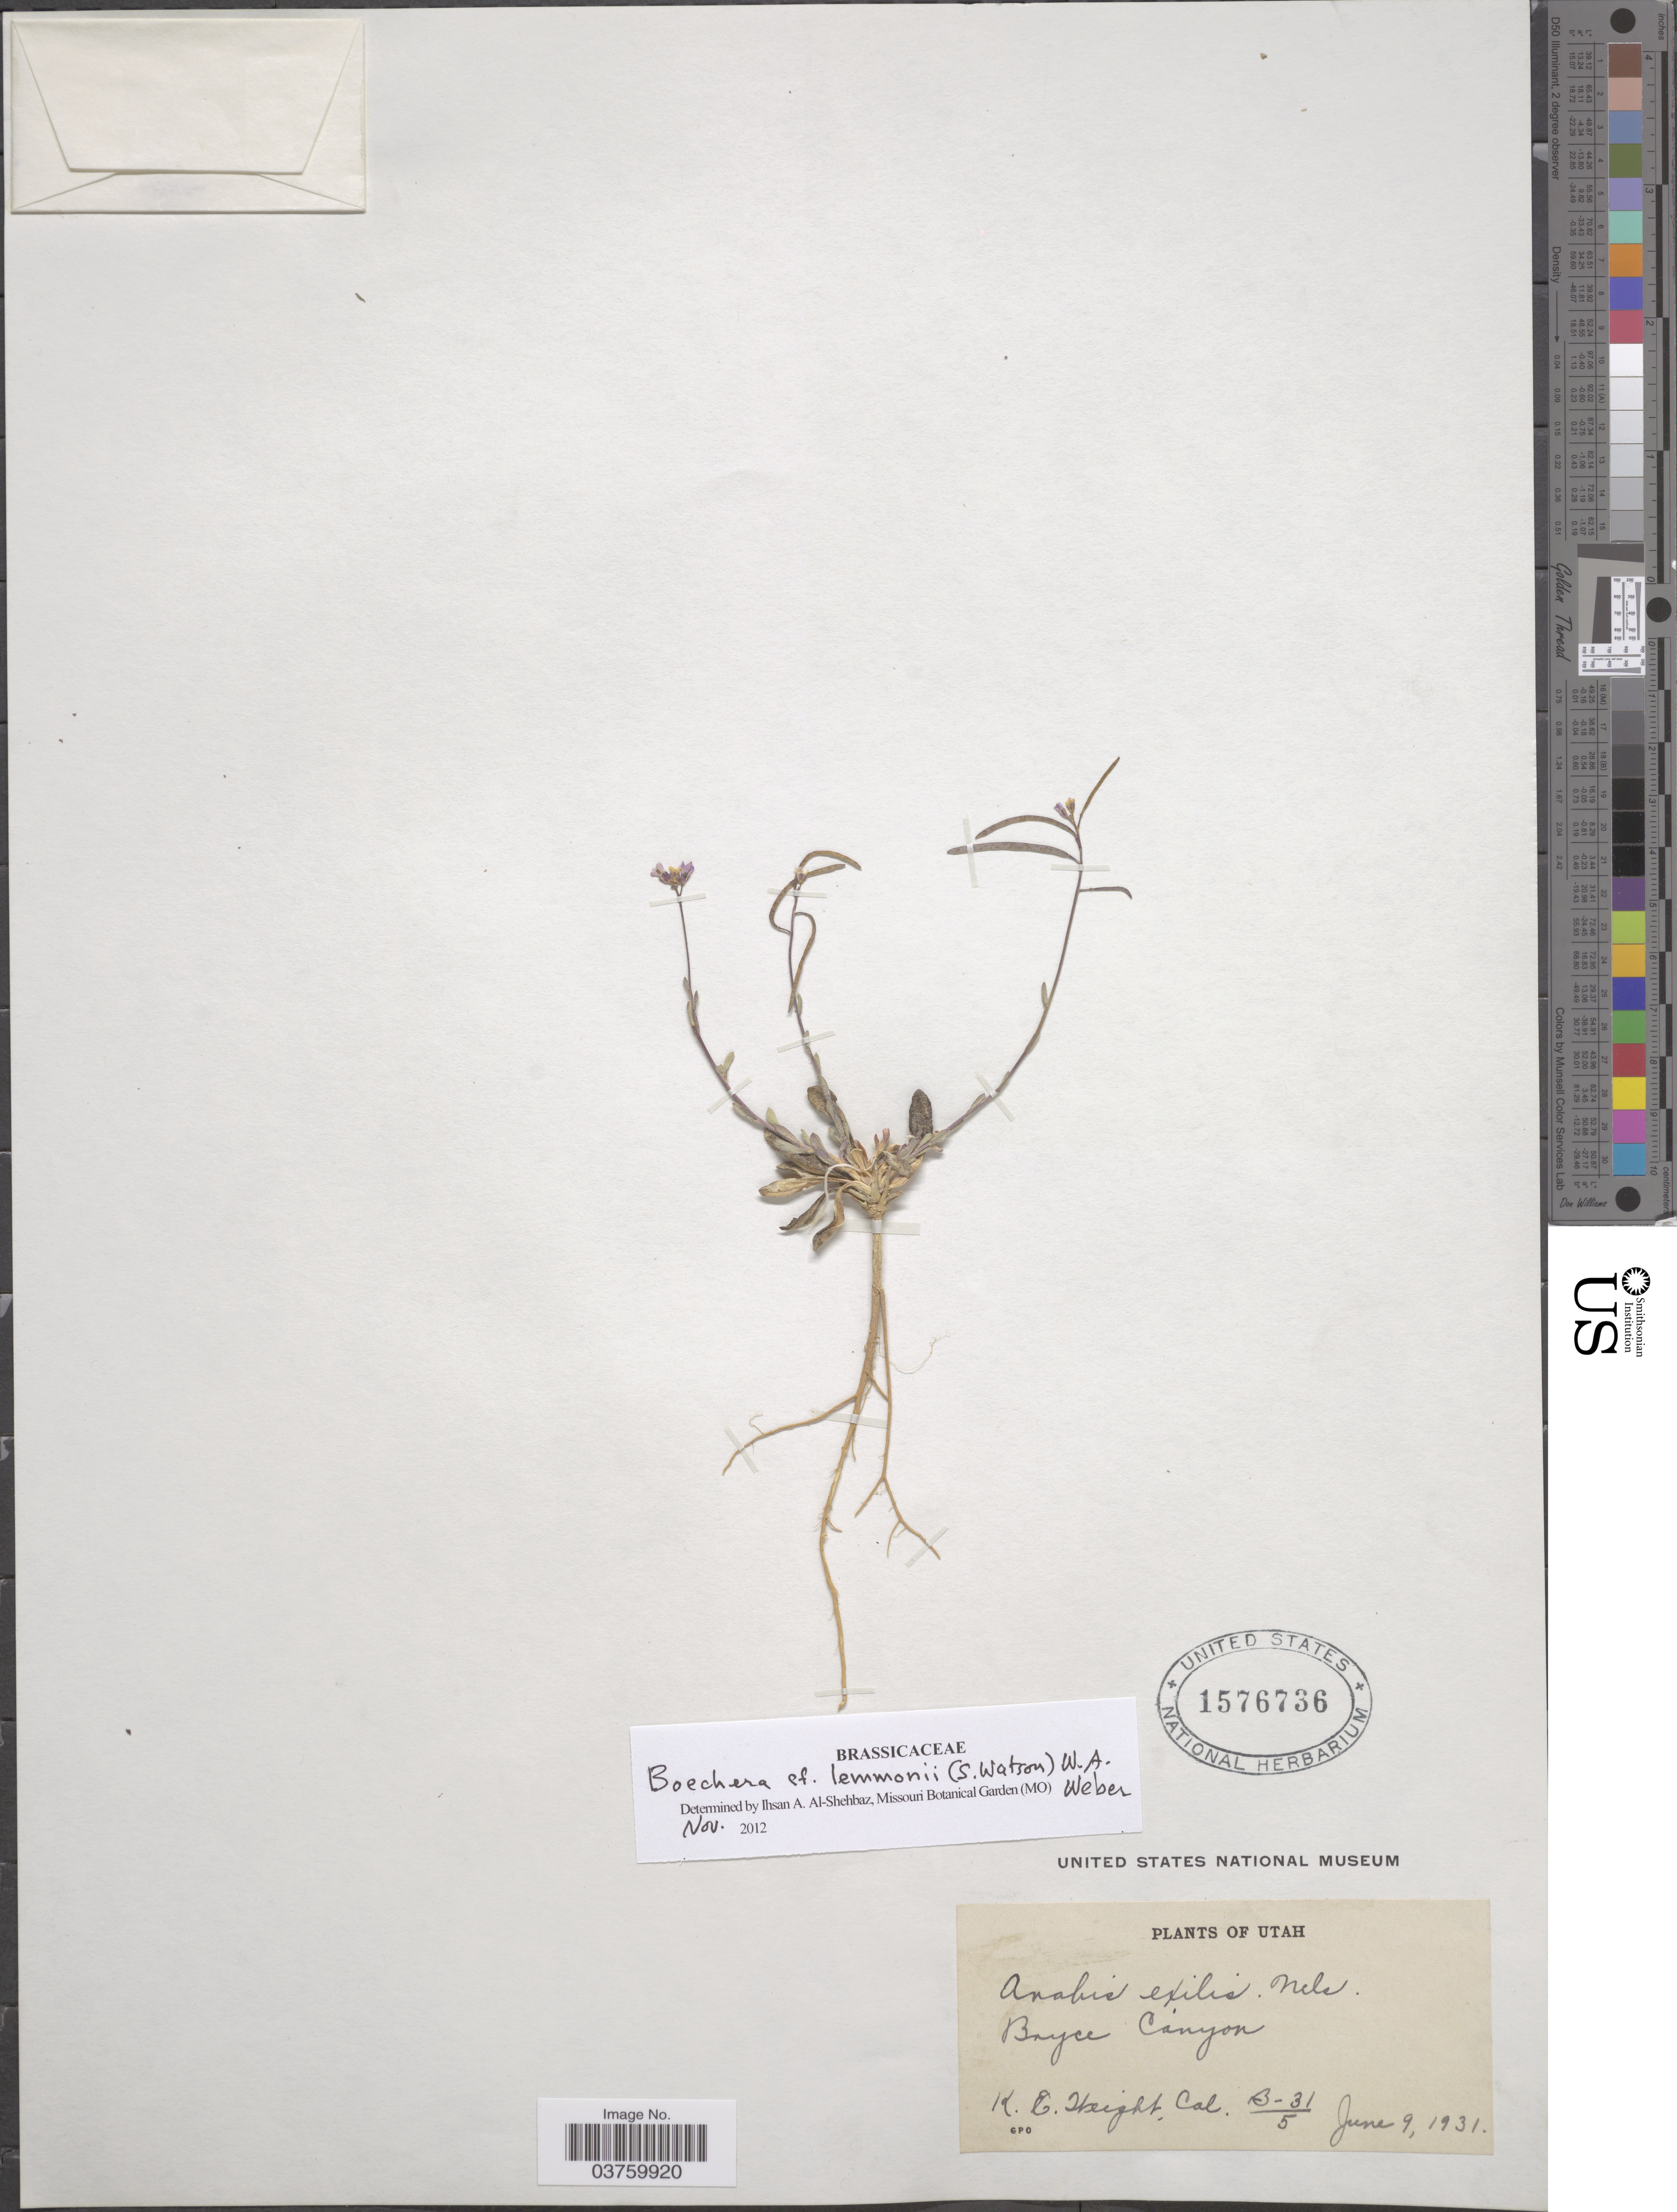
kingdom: Plantae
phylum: Tracheophyta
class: Magnoliopsida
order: Brassicales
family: Brassicaceae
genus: Boechera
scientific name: Boechera lemmonii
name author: (S. Watson) W.A. Weber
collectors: K. Weight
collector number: B-31/5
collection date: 1931-06-09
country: United States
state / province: California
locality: Bryce Canyon.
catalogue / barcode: US 1576736